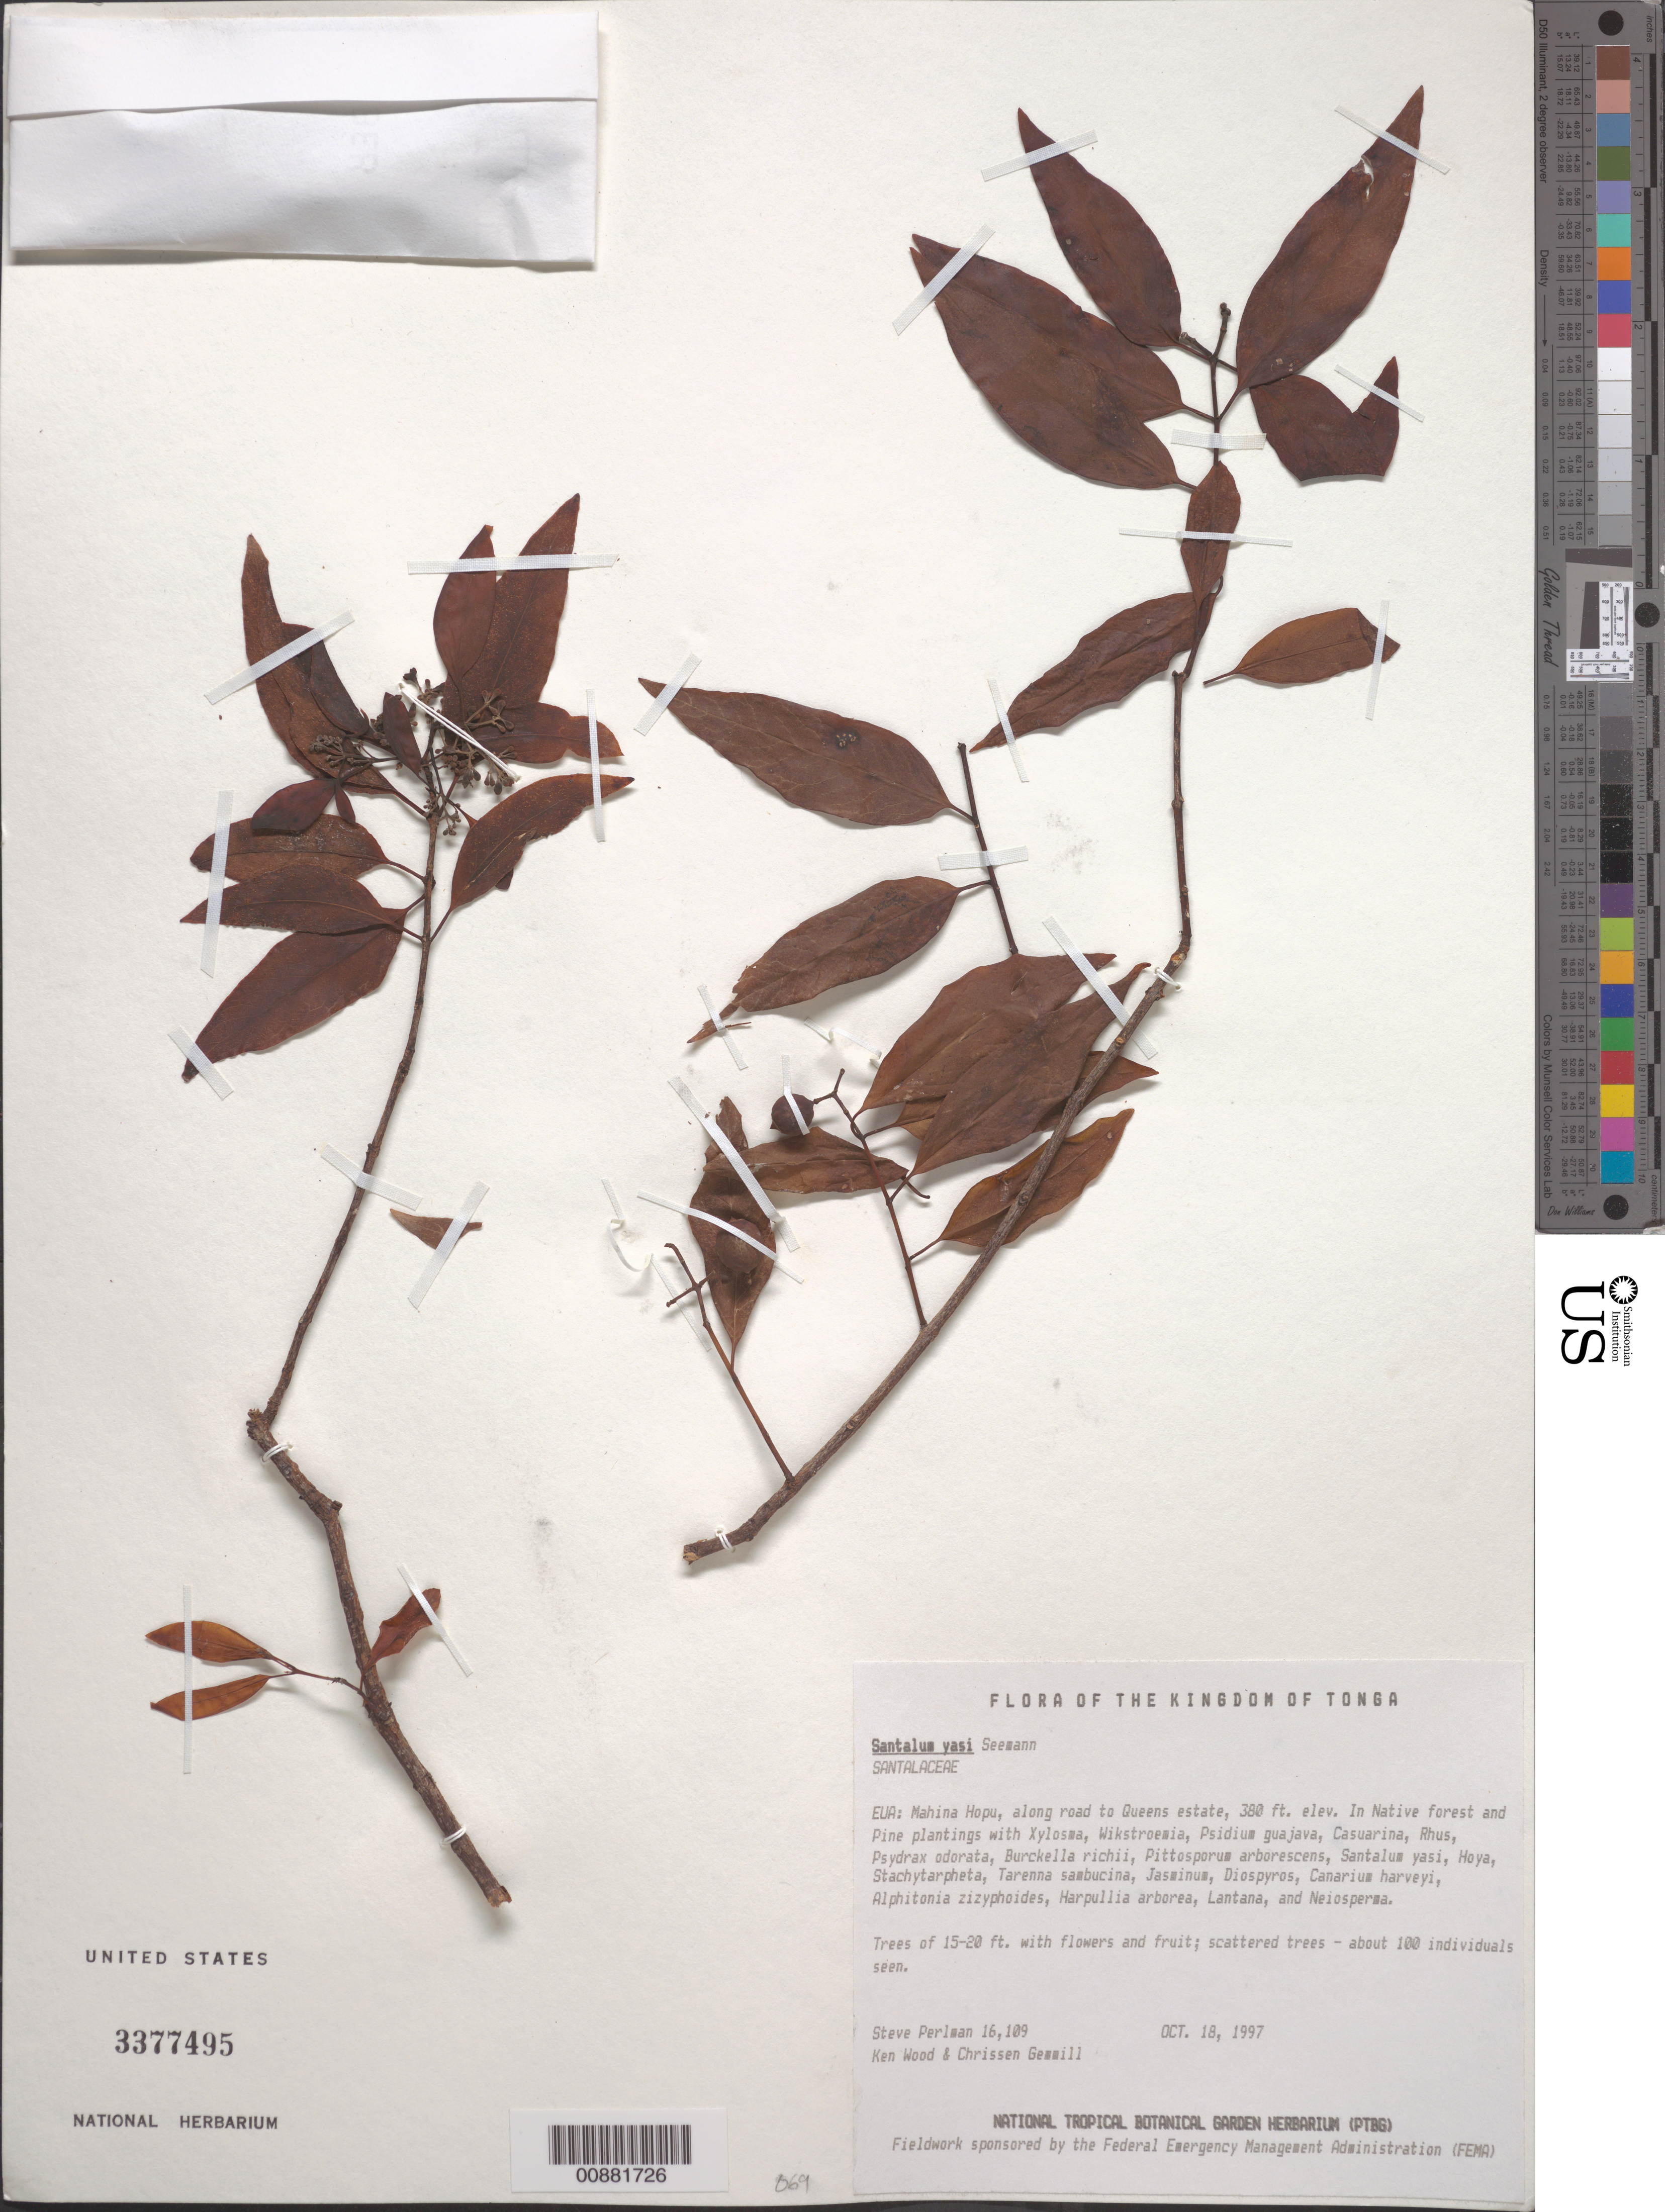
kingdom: Plantae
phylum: Tracheophyta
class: Magnoliopsida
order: Santalales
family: Santalaceae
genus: Santalum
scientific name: Santalum yasi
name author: Seem.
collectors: S. P. Perlman, K. R. Wood & C. Gemmill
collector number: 16109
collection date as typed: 18 Oct 1997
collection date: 1997-10-18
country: Tonga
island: Eua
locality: Mahina Hopu, along road to Queens estate.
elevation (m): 91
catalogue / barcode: US 3377495